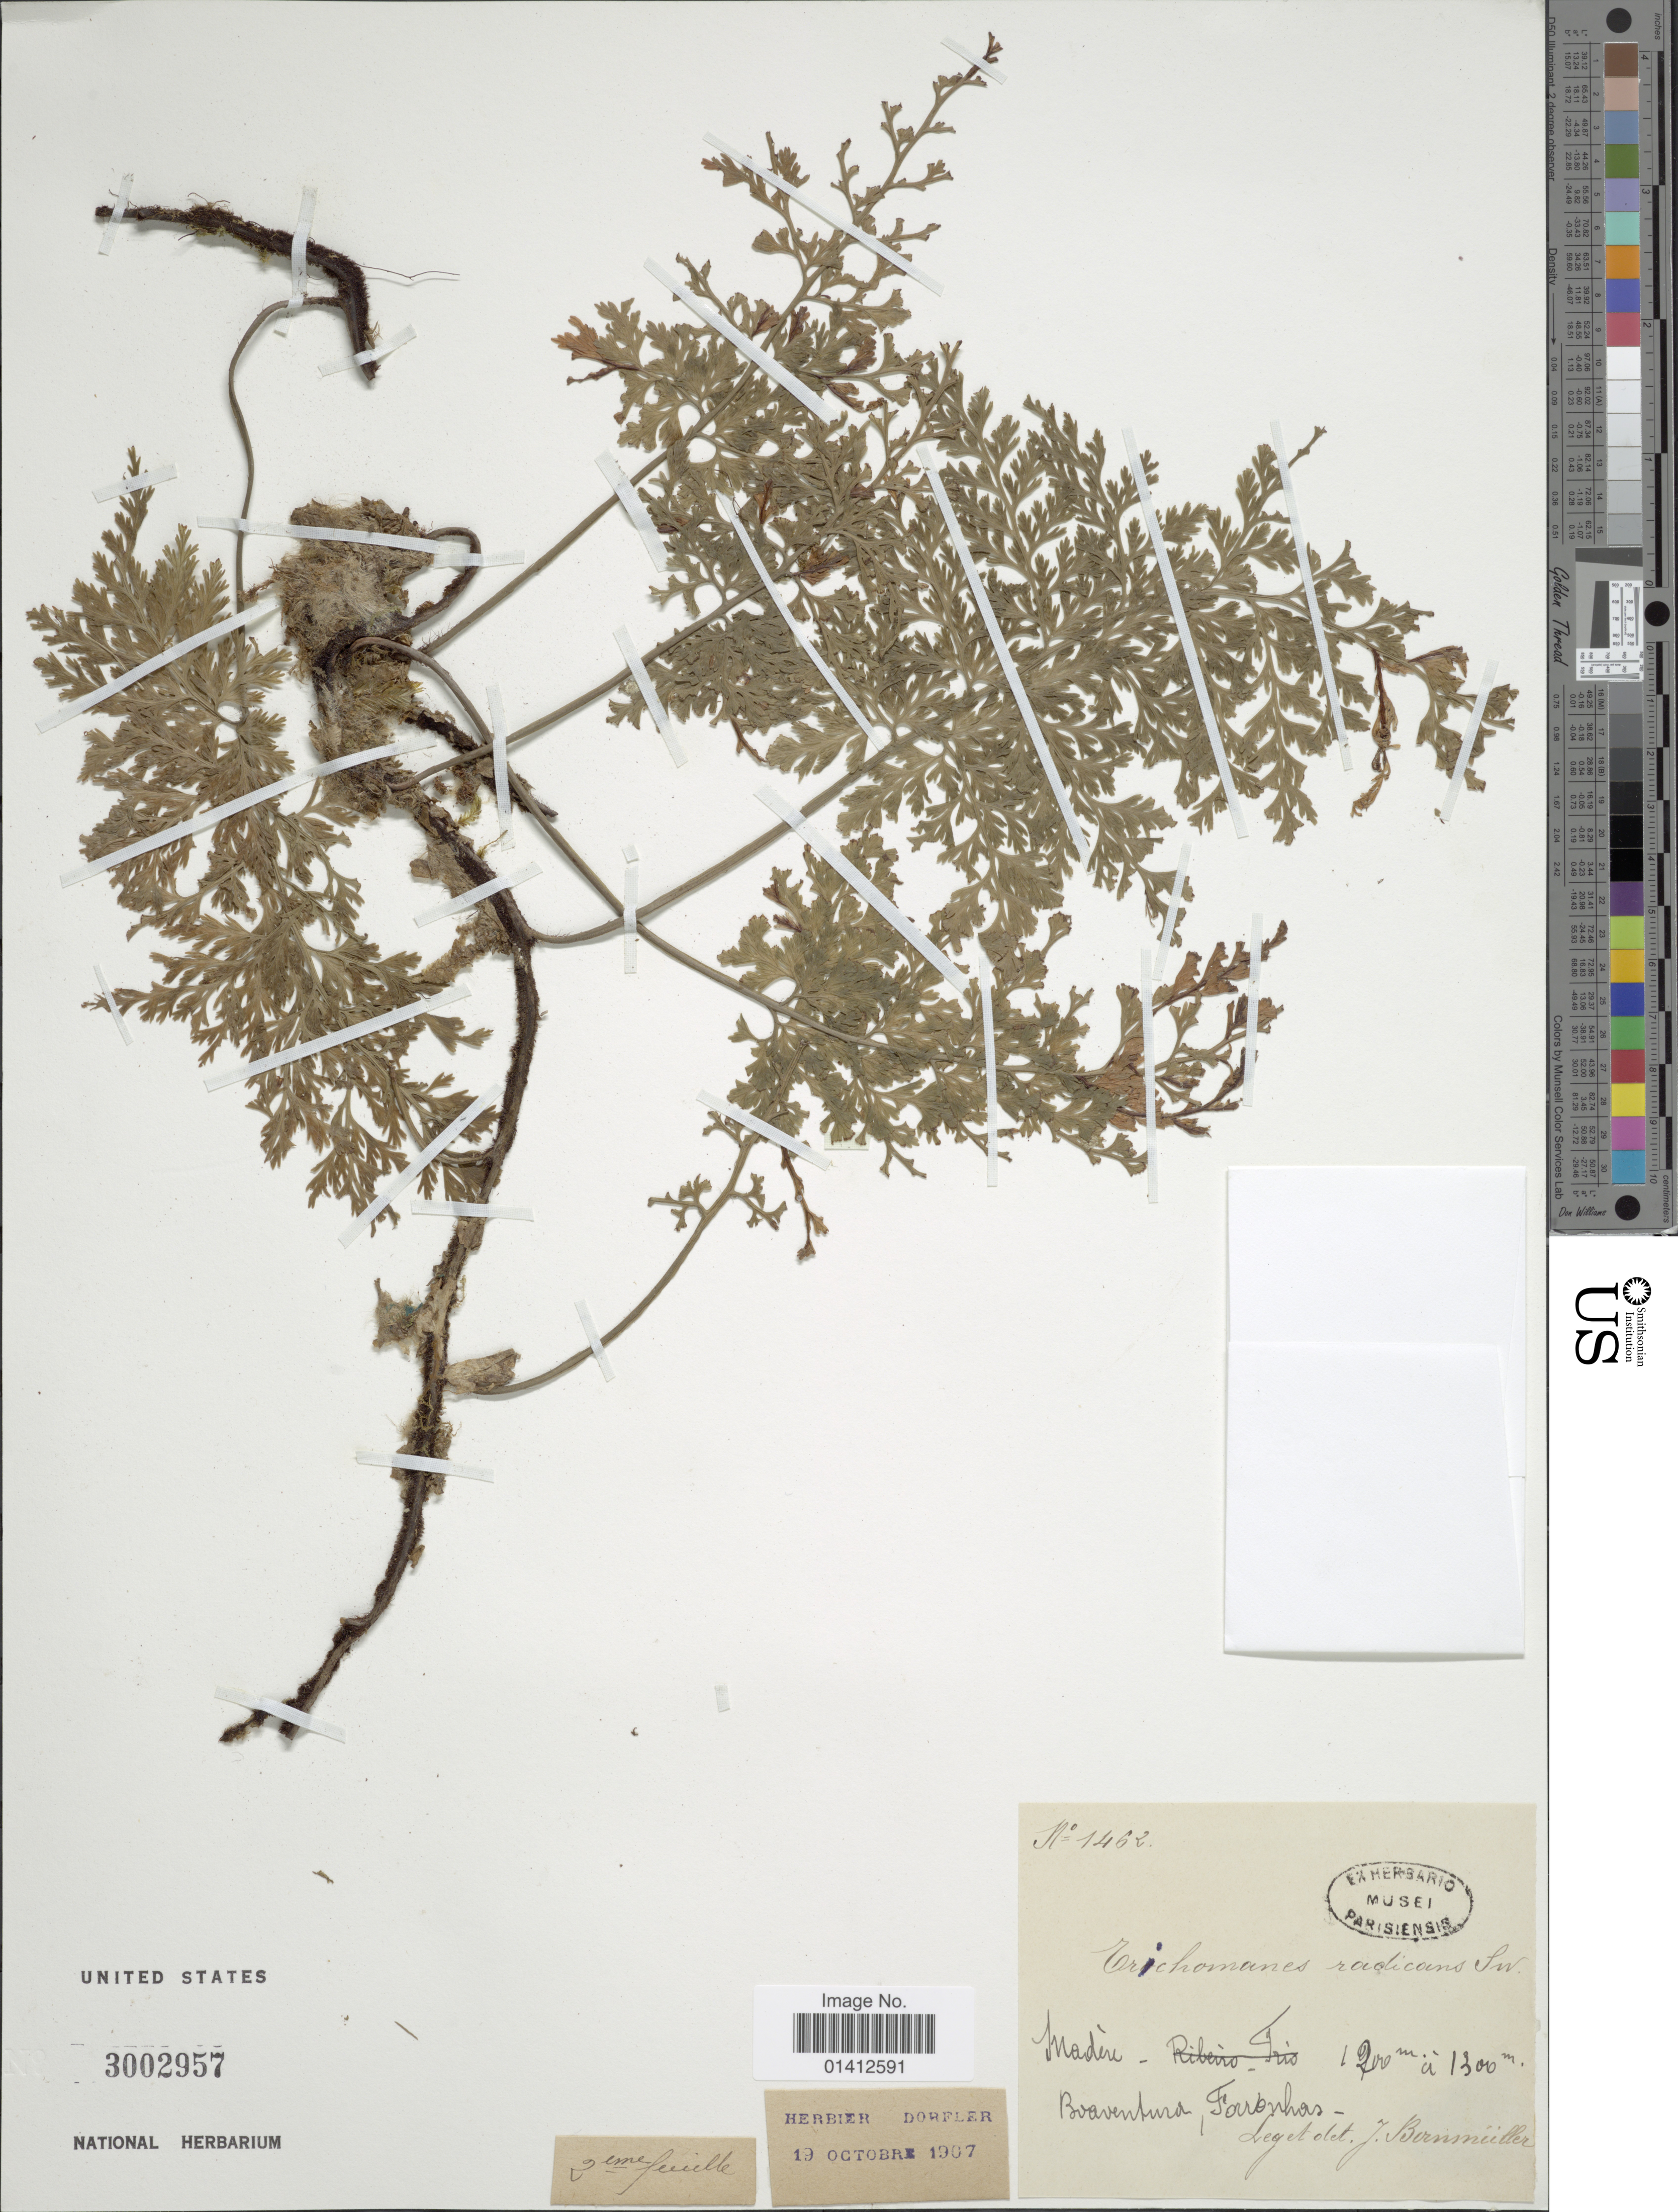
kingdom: Plantae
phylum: Tracheophyta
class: Polypodiopsida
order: Hymenophyllales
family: Hymenophyllaceae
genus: Vandenboschia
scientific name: Vandenboschia radicans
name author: (Sw.) Copel.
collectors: J. Bornmüller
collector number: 1462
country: Portugal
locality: Madere - Bvantura, farronhas [interpreted]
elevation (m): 1200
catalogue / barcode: US 3002957